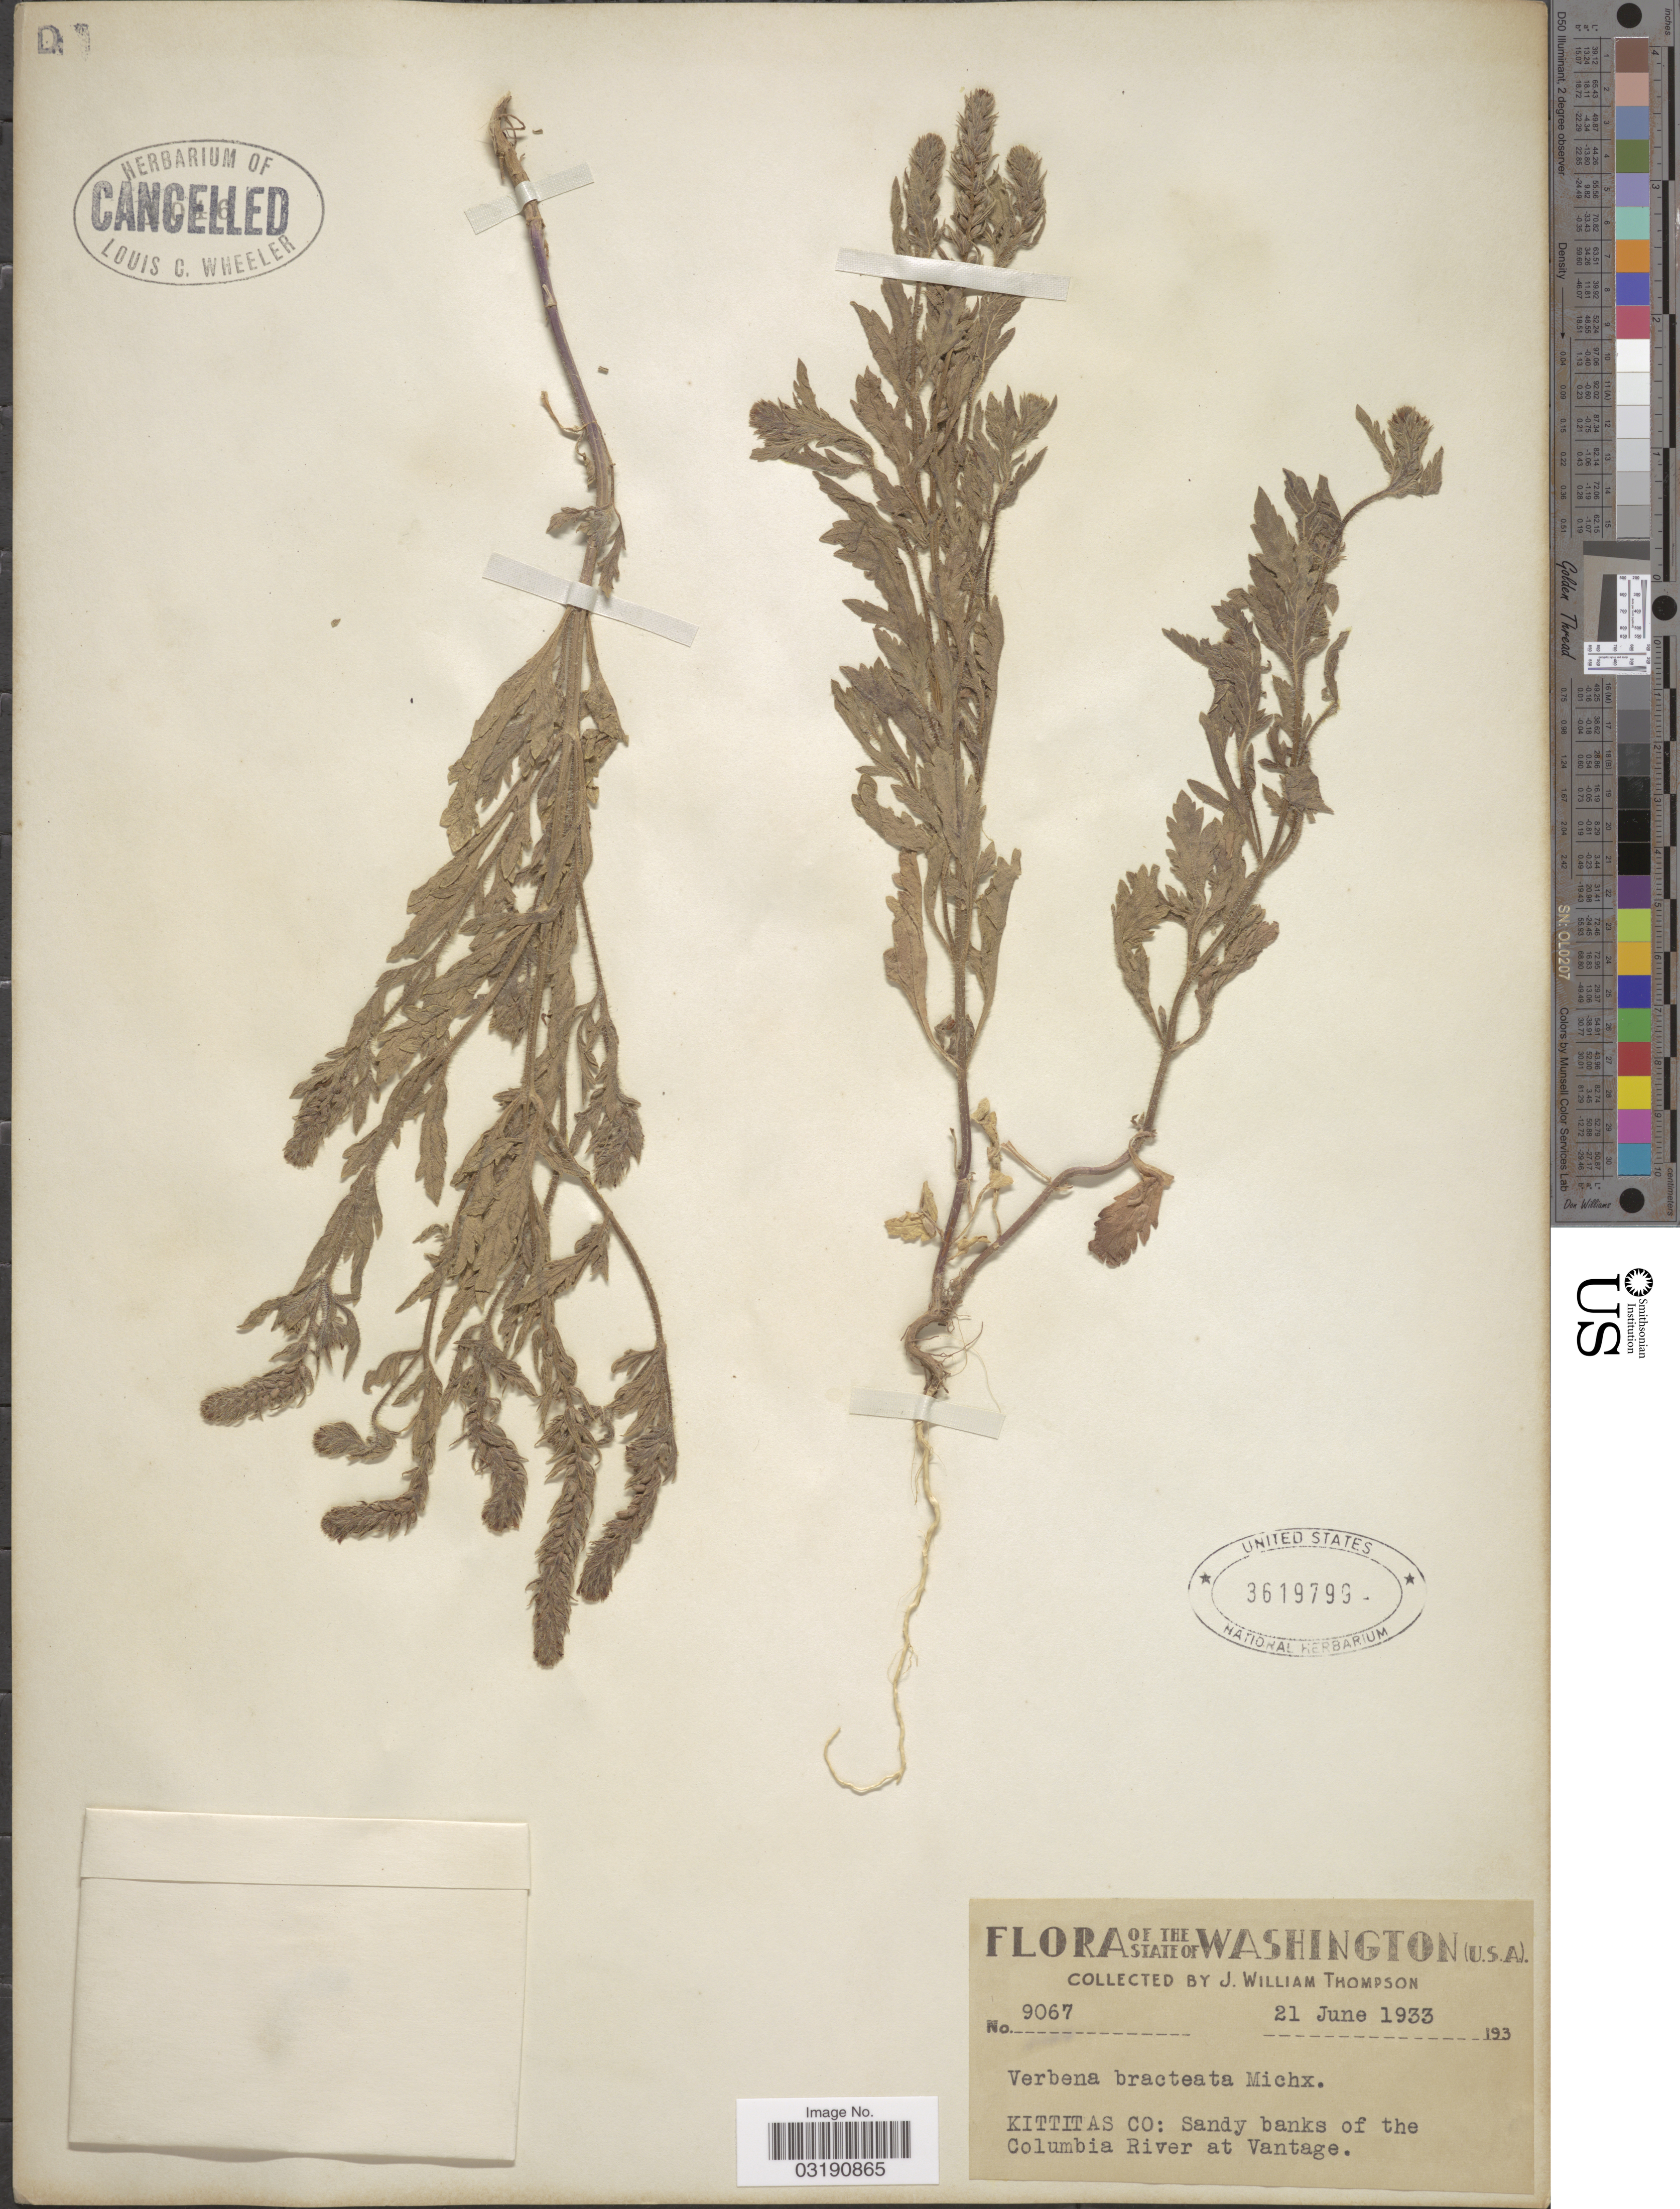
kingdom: Plantae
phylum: Tracheophyta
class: Magnoliopsida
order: Lamiales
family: Verbenaceae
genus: Verbena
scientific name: Verbena bracteata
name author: Cav. ex Lag. & Rodr.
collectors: J. W. Thompson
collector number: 9067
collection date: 1933-06-21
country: United States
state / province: Washington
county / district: Kittitas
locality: Kittitas Co: Sandy banks of the Columbia River at Vantage.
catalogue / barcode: US 3619799